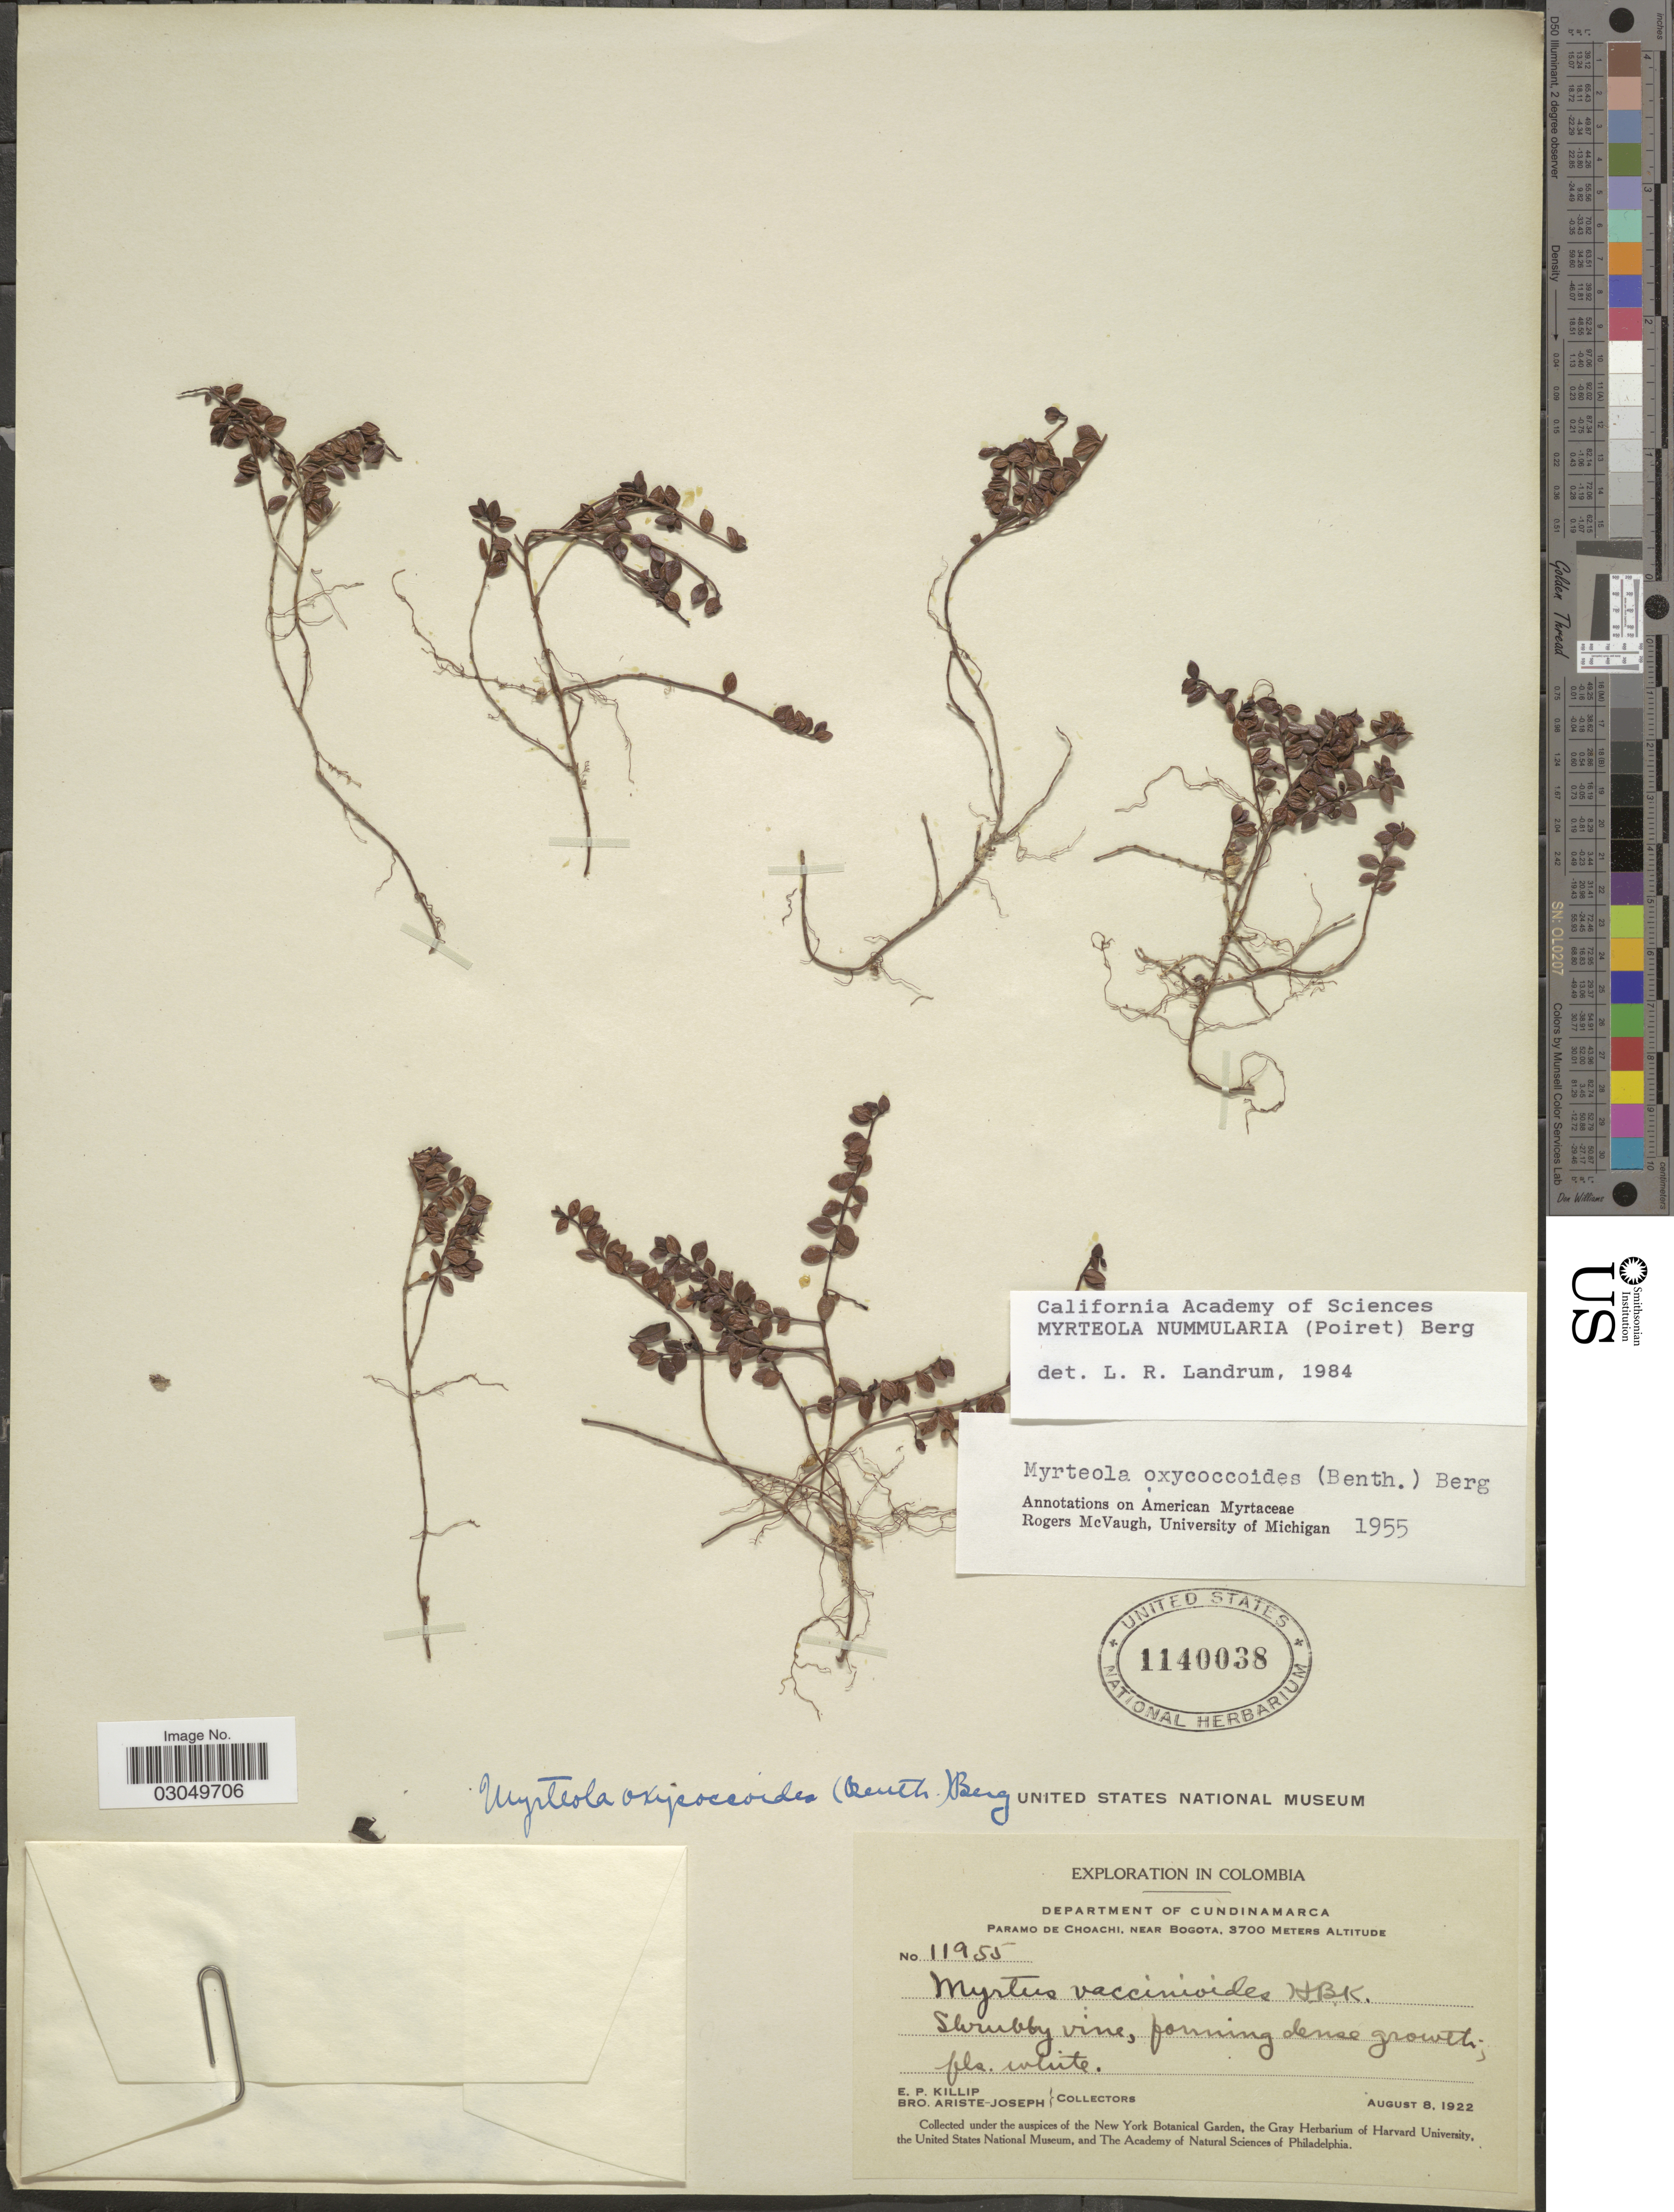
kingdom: Plantae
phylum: Tracheophyta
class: Magnoliopsida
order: Myrtales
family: Myrtaceae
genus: Myrteola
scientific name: Myrteola nummularia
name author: (Lam.) O. Berg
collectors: E. P. Killip & Bro. Ariste-Joseph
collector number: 11955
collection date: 1922-08-08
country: Colombia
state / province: Cundinamarca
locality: Department of Cundinamarca. Paramo de Choachi, near Bogota.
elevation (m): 3700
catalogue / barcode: US 1140038